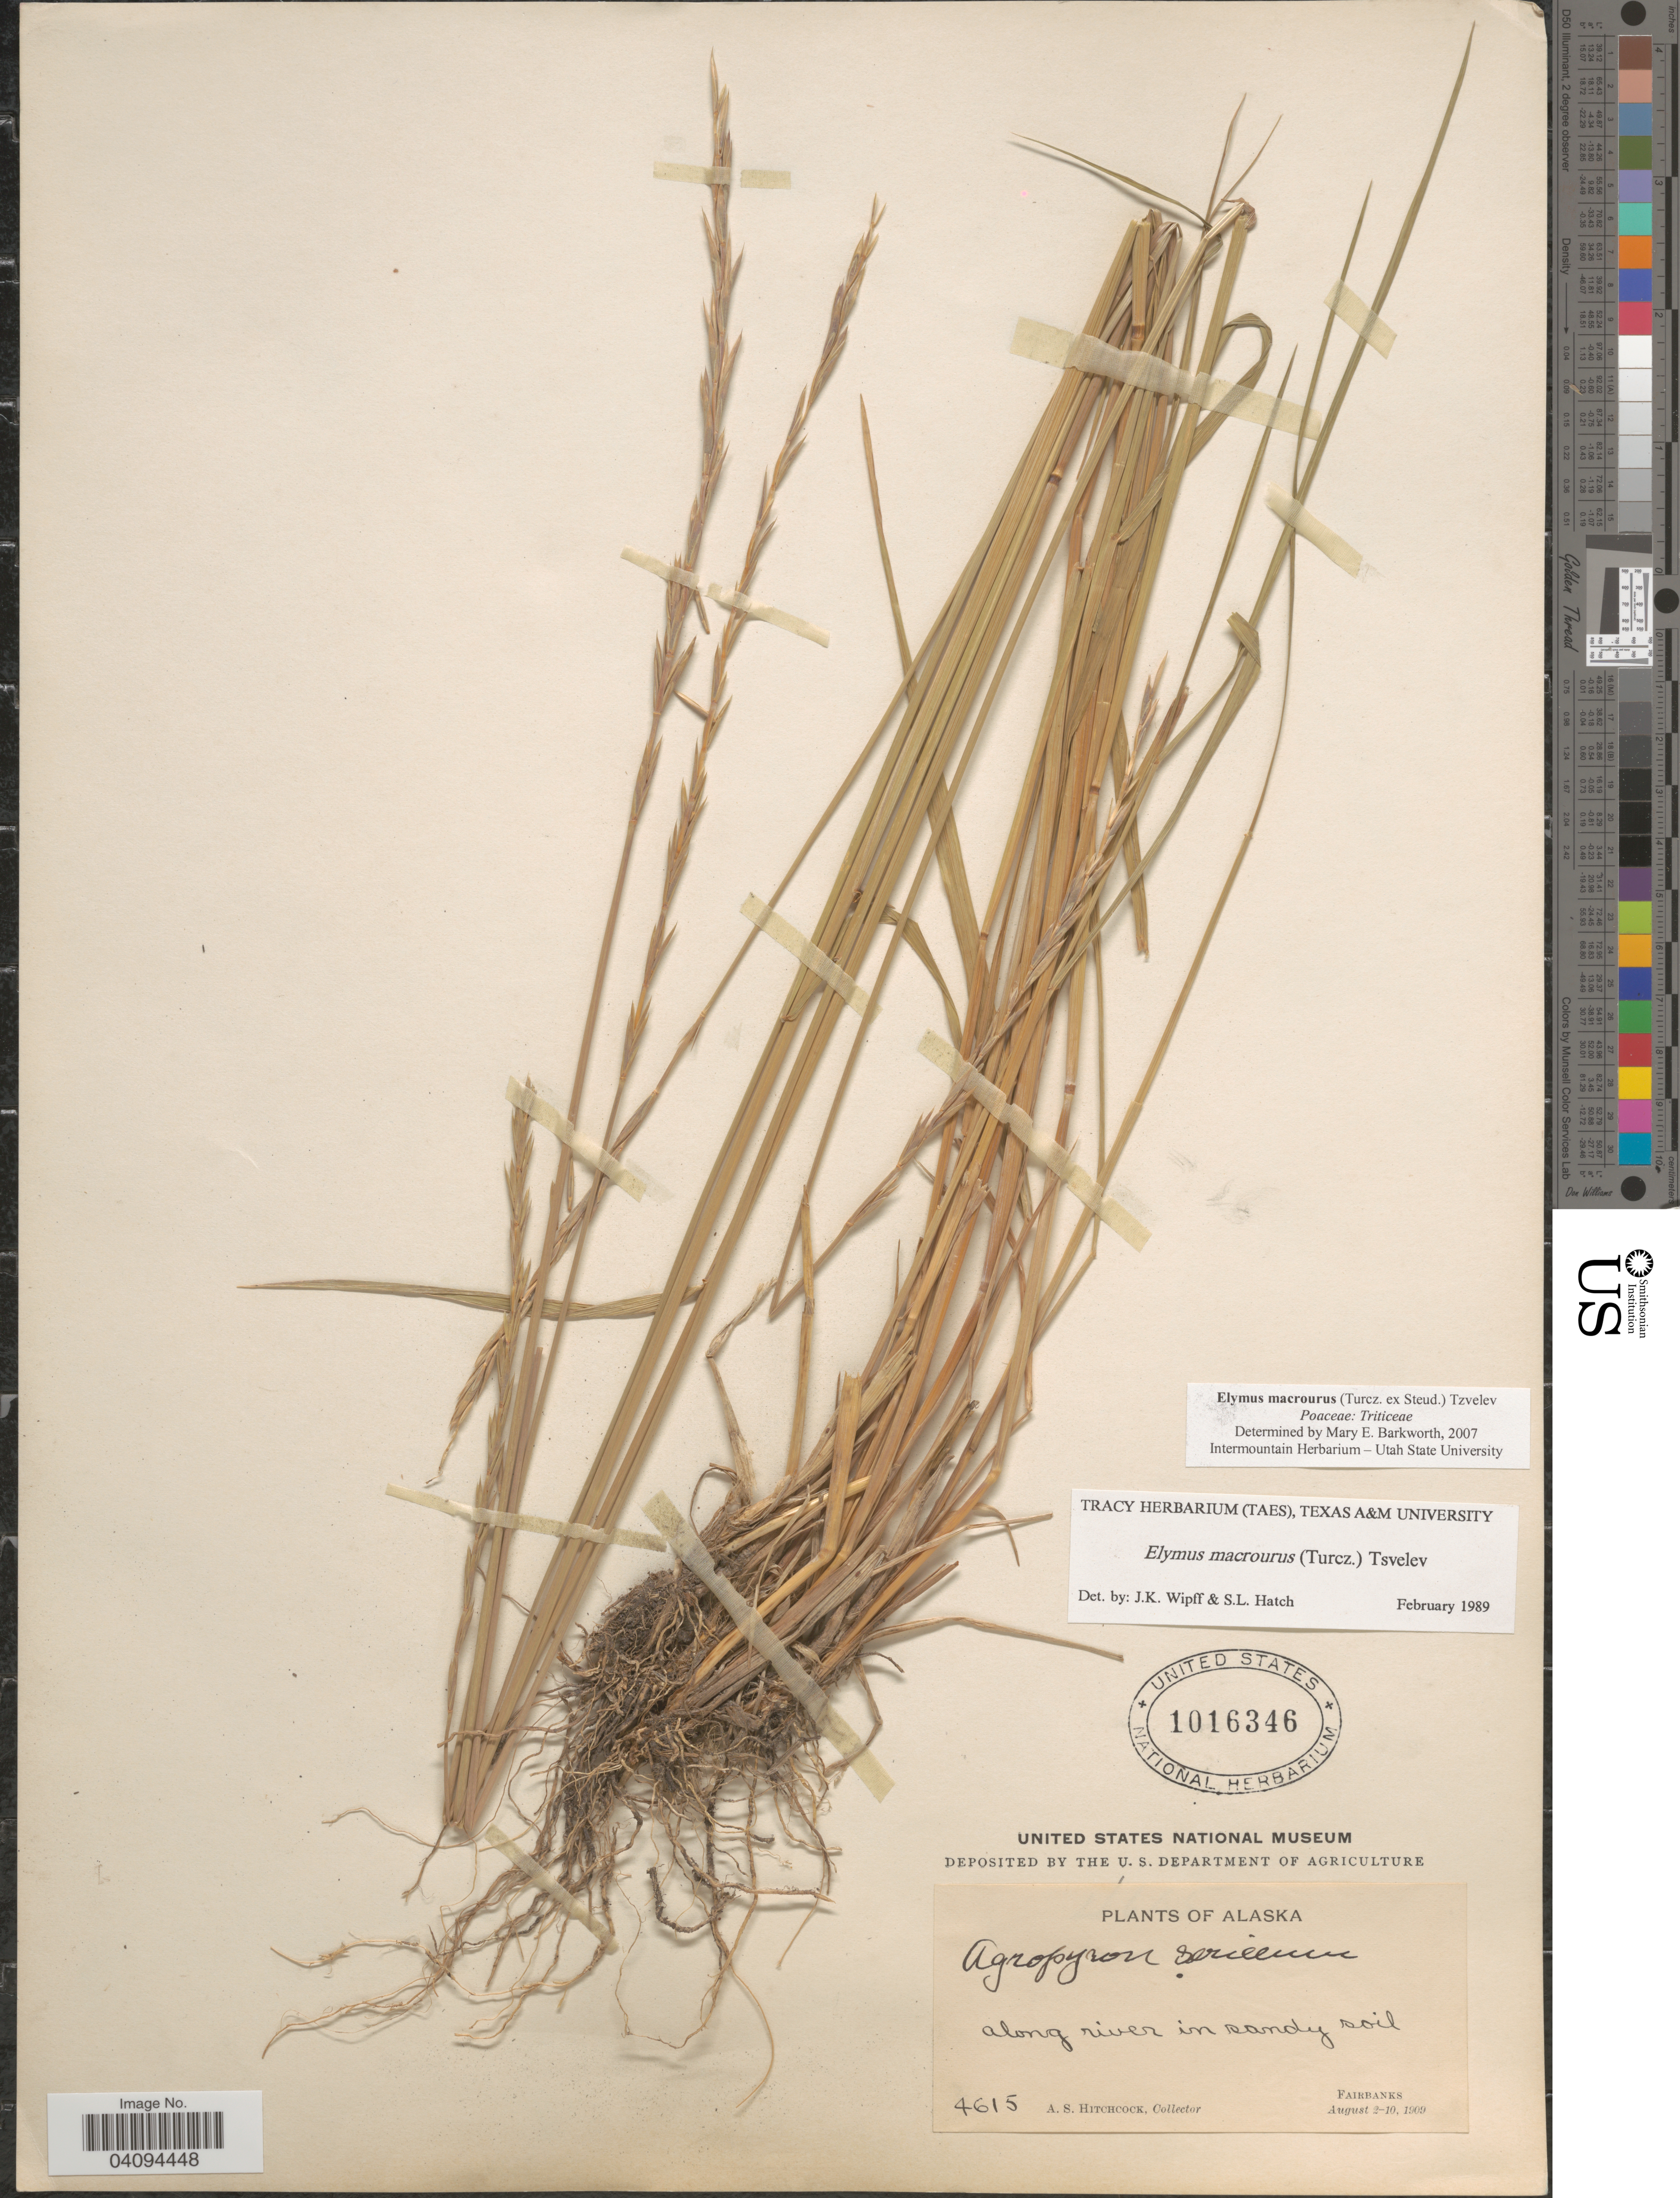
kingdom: Plantae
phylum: Tracheophyta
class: Liliopsida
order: Poales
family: Poaceae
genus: Elymus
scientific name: Elymus macrourus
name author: (Turcz. ex Steud.) Tzvelev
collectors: A. S. Hitchcock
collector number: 4615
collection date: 1909-08-02/1909-08-10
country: United States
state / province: Alaska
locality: Along river in sandy soil. Fairbanks.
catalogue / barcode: US 1016346